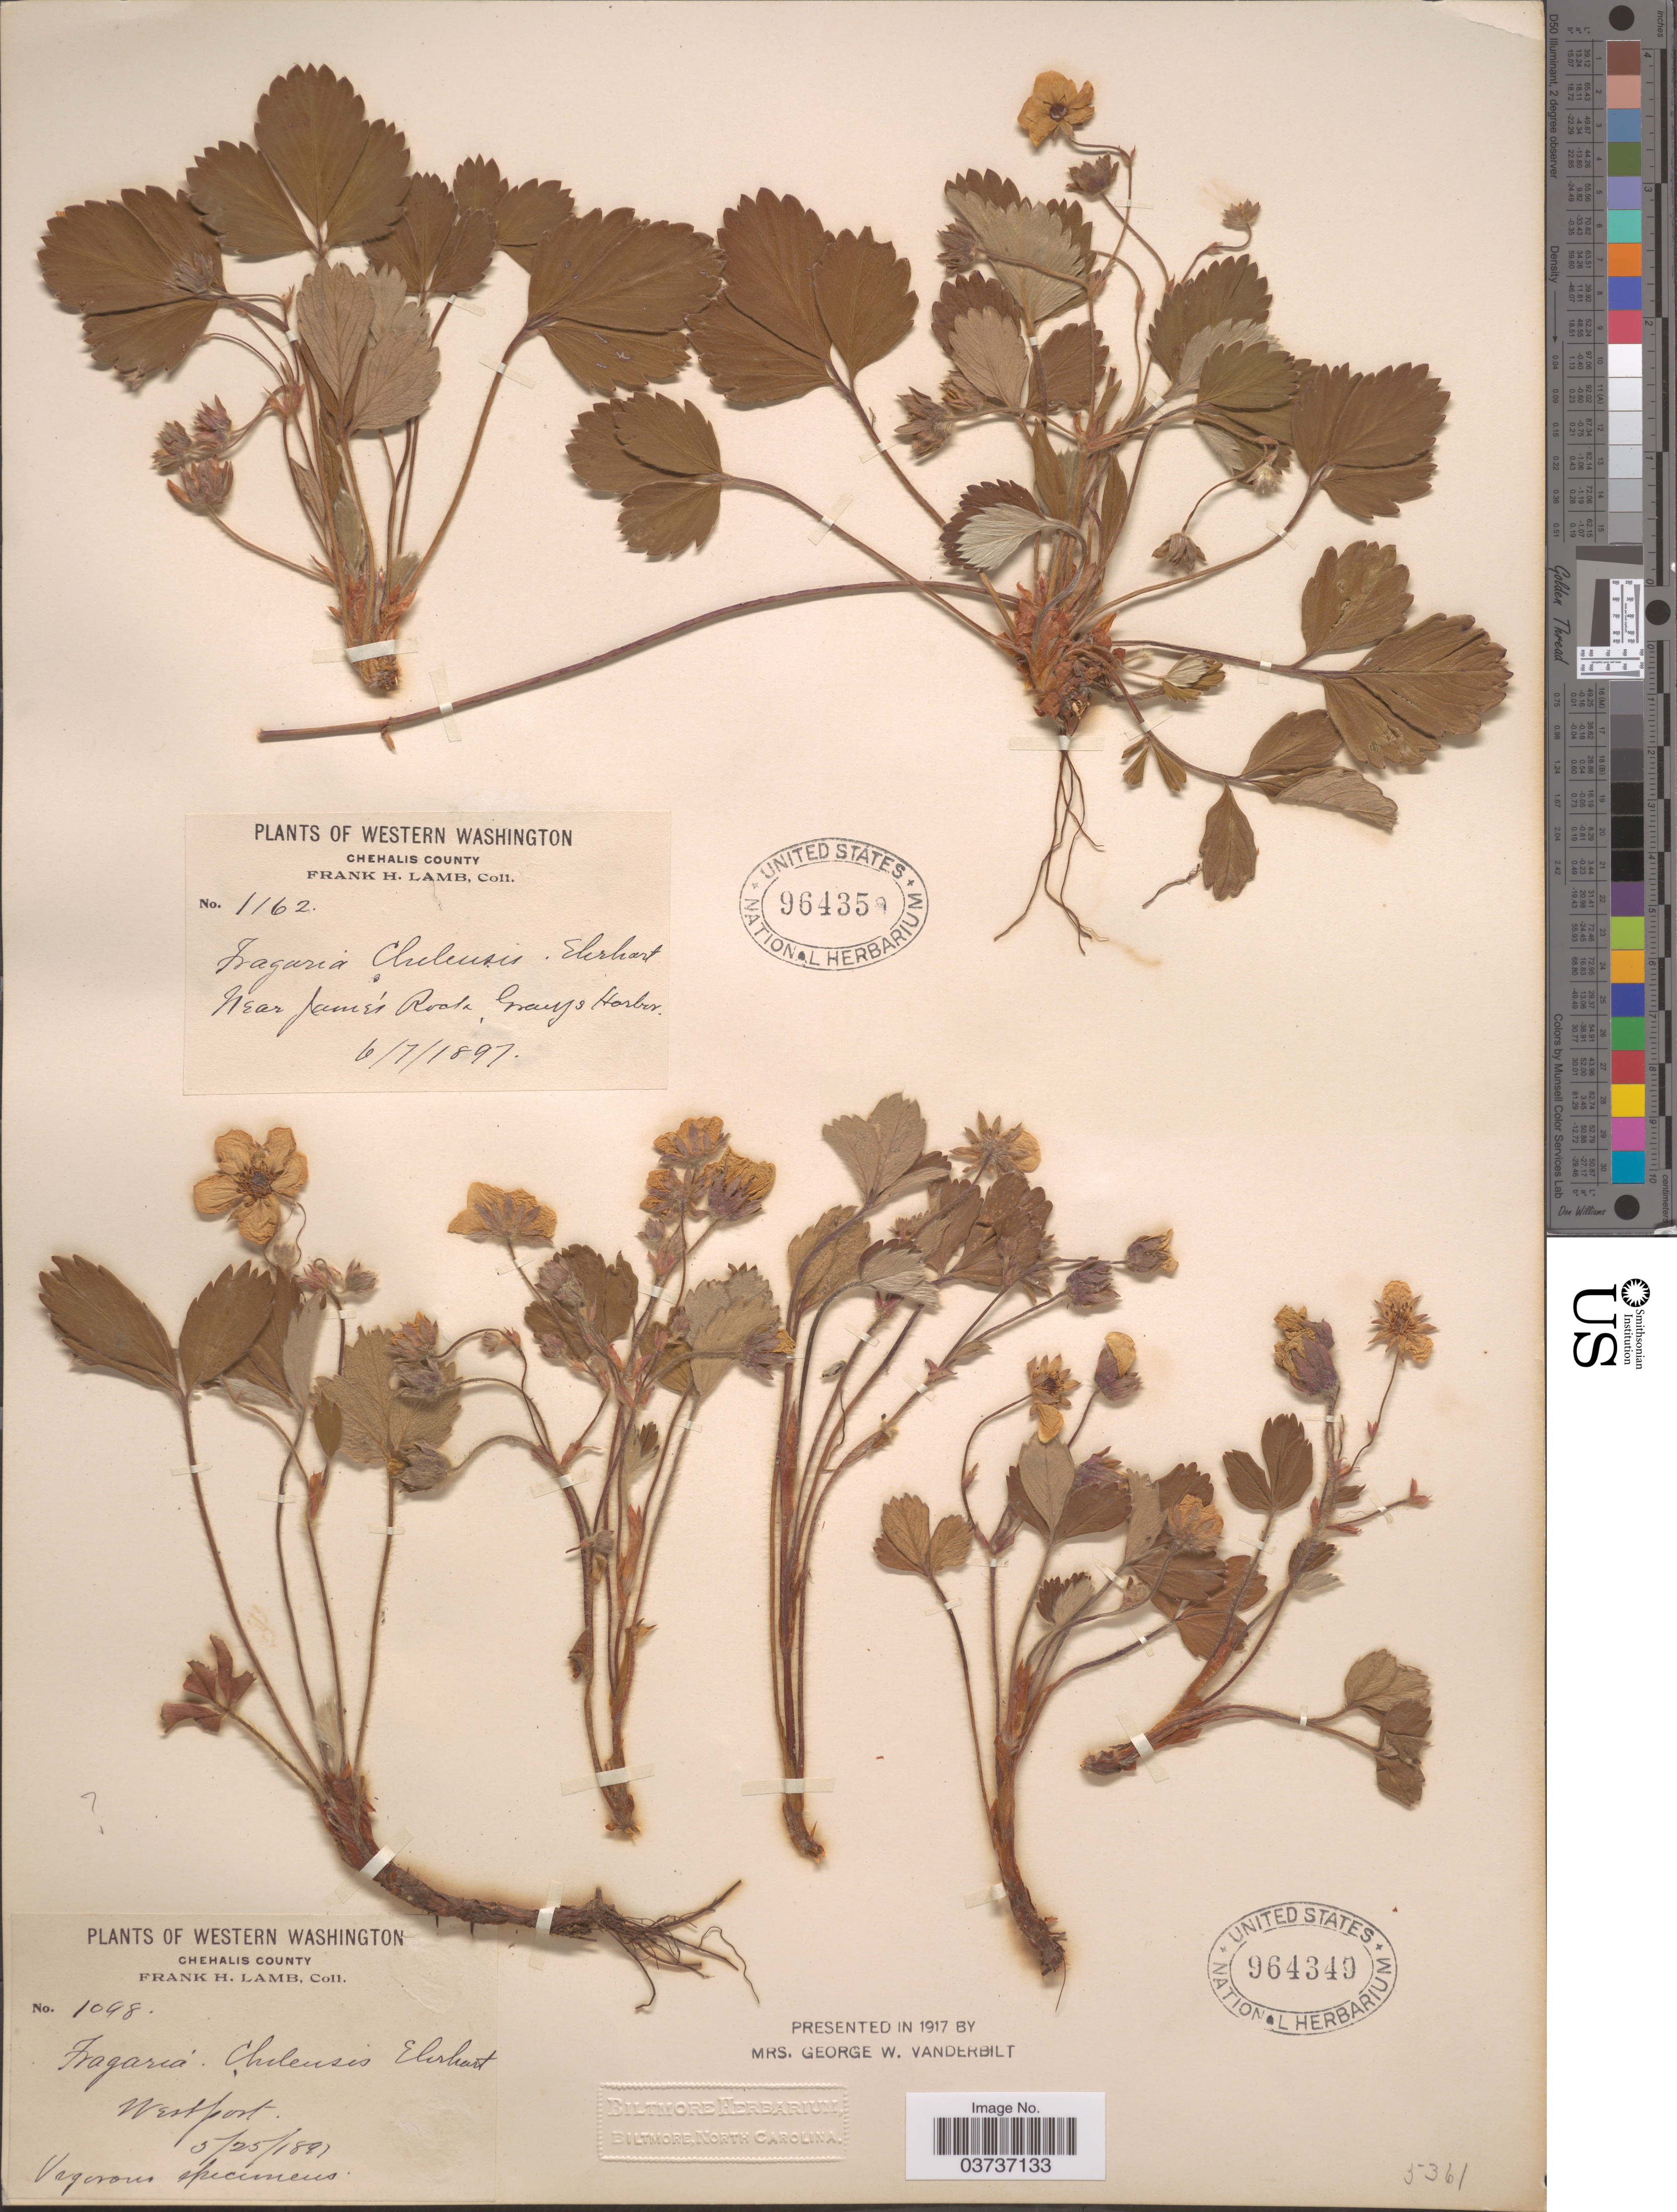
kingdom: Plantae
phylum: Tracheophyta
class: Magnoliopsida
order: Rosales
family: Rosaceae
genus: Fragaria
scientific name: Fragaria chiloensis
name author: (L.) Mill.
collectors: F. H. Lamb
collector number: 1098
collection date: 1897-05-25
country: United States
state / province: Washington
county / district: Grays Harbor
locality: Westport.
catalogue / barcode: US 964349-2